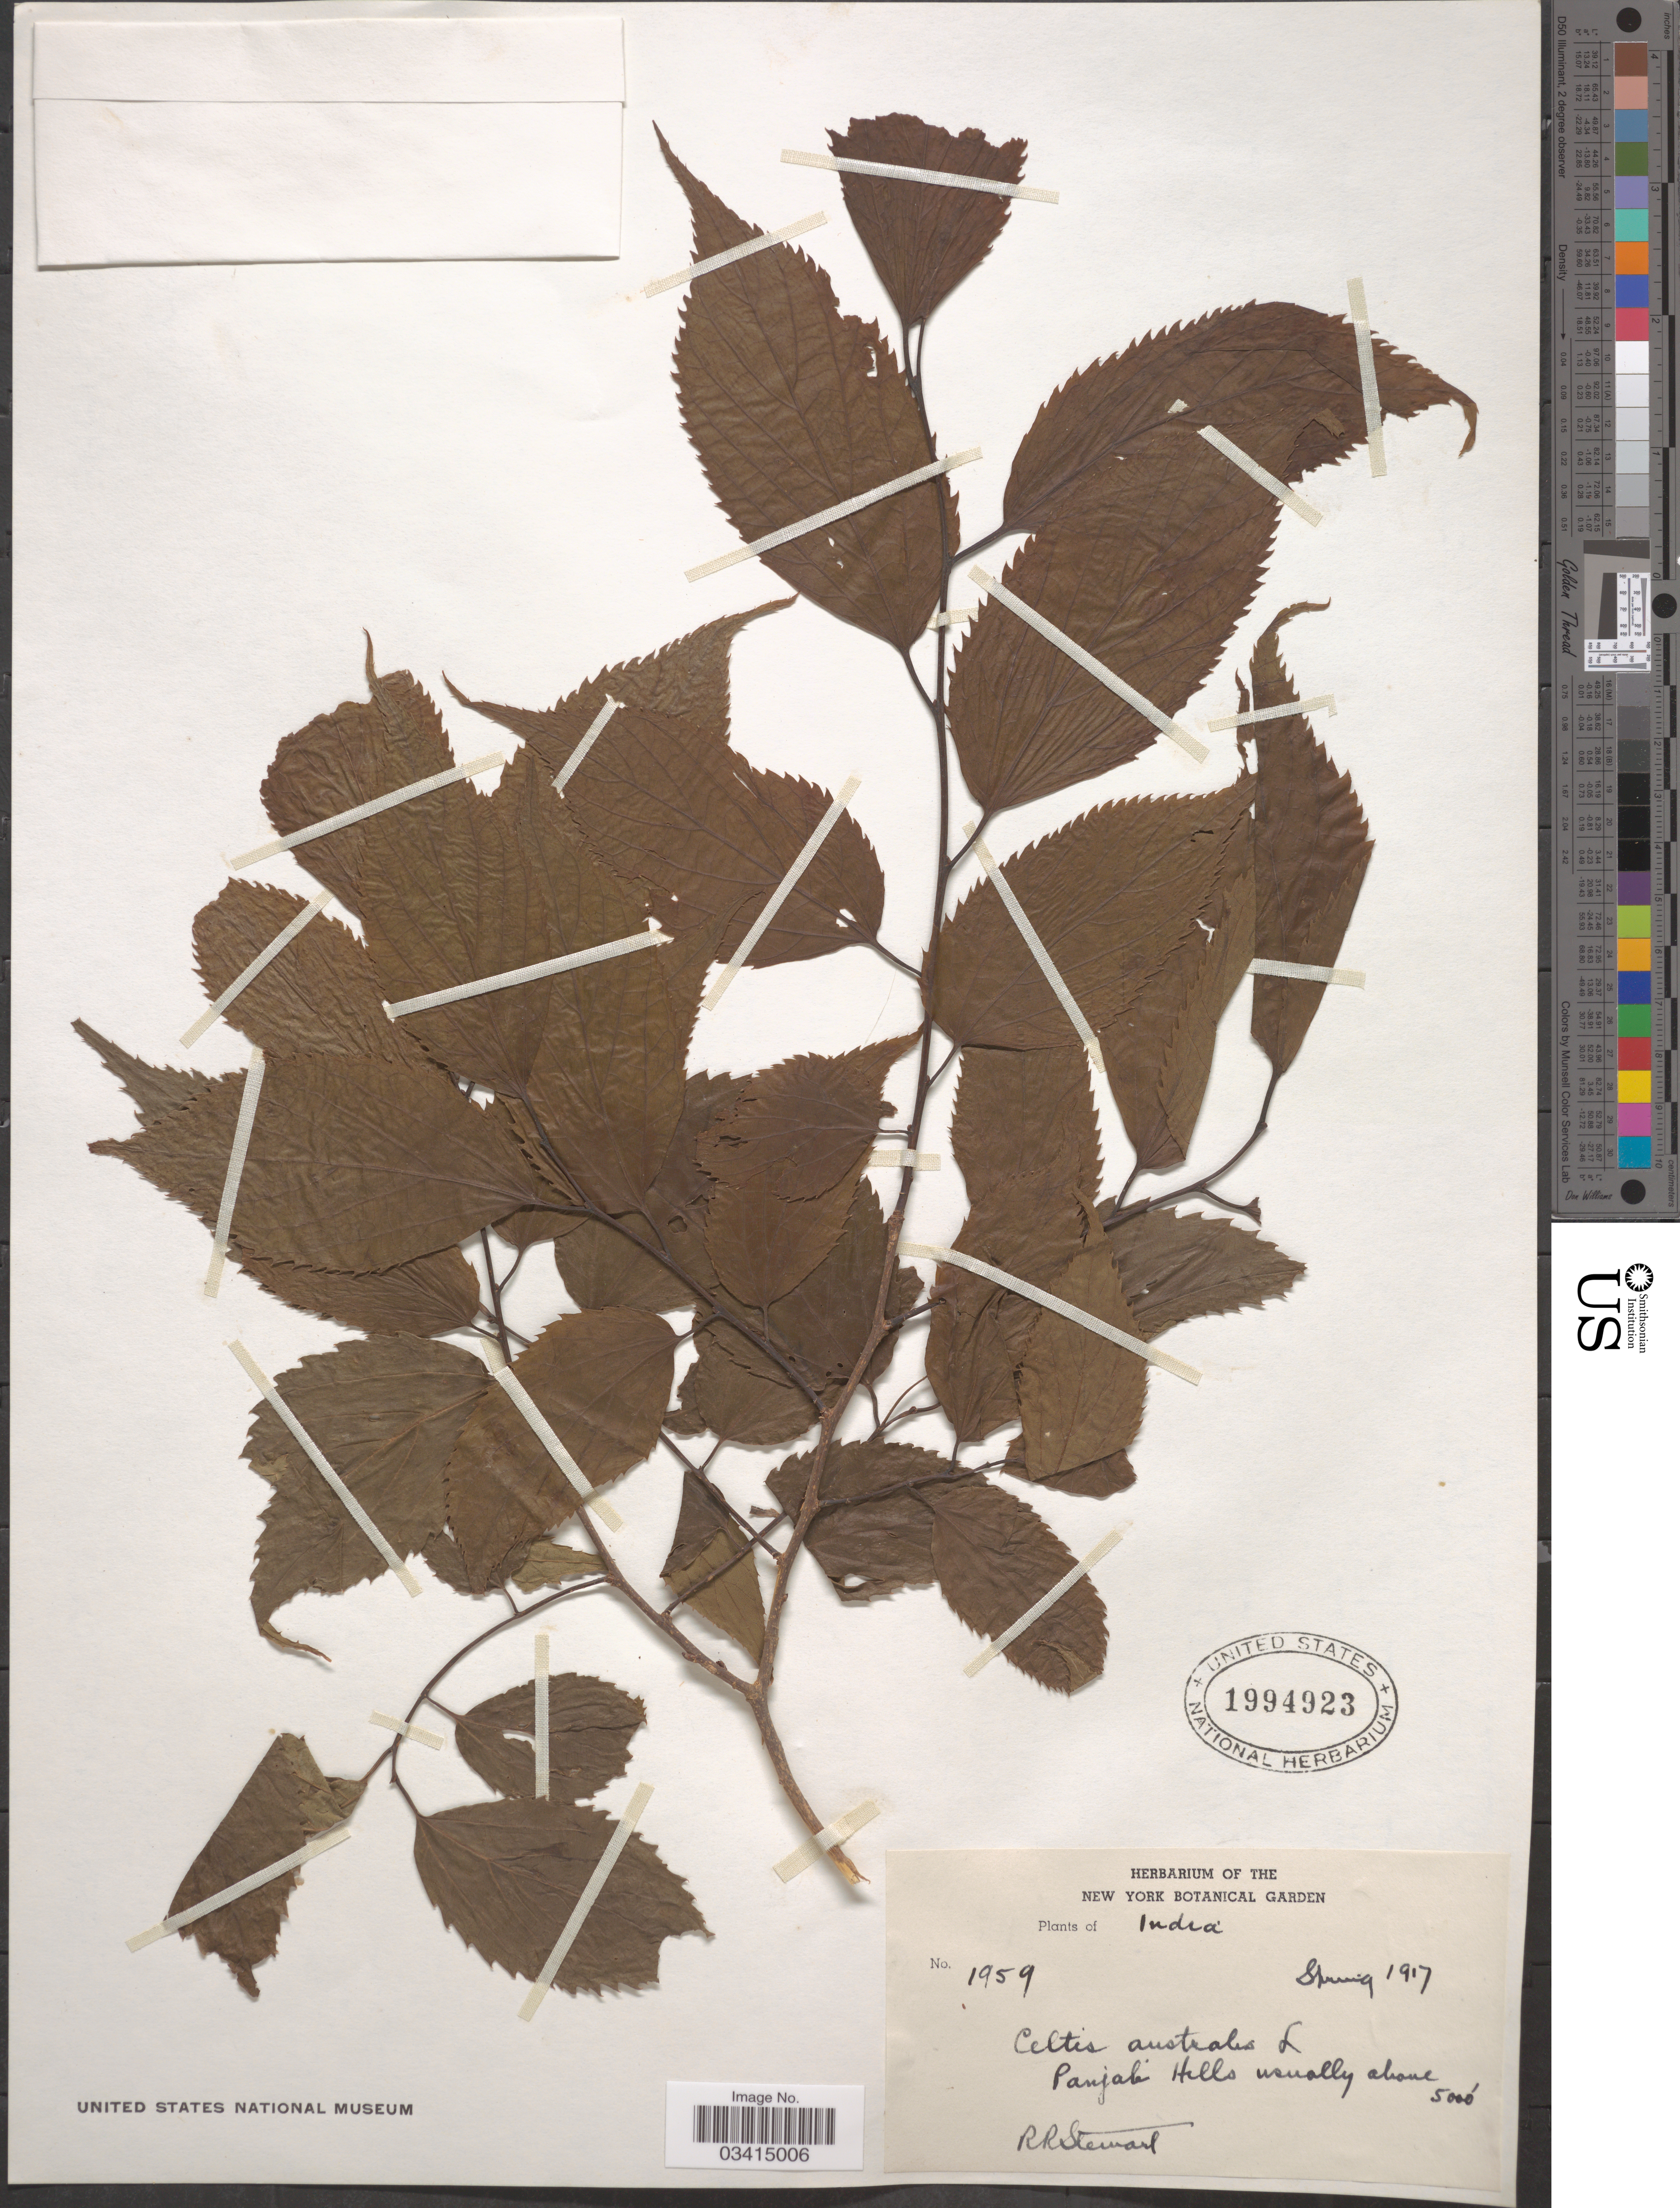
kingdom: Plantae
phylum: Tracheophyta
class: Magnoliopsida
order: Rosales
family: Cannabaceae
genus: Celtis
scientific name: Celtis australis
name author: L.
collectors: R. Stewart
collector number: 1959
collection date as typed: Spring 1917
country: India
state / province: Punjab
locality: Panjab Hills.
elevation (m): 1524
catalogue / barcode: US 1994923